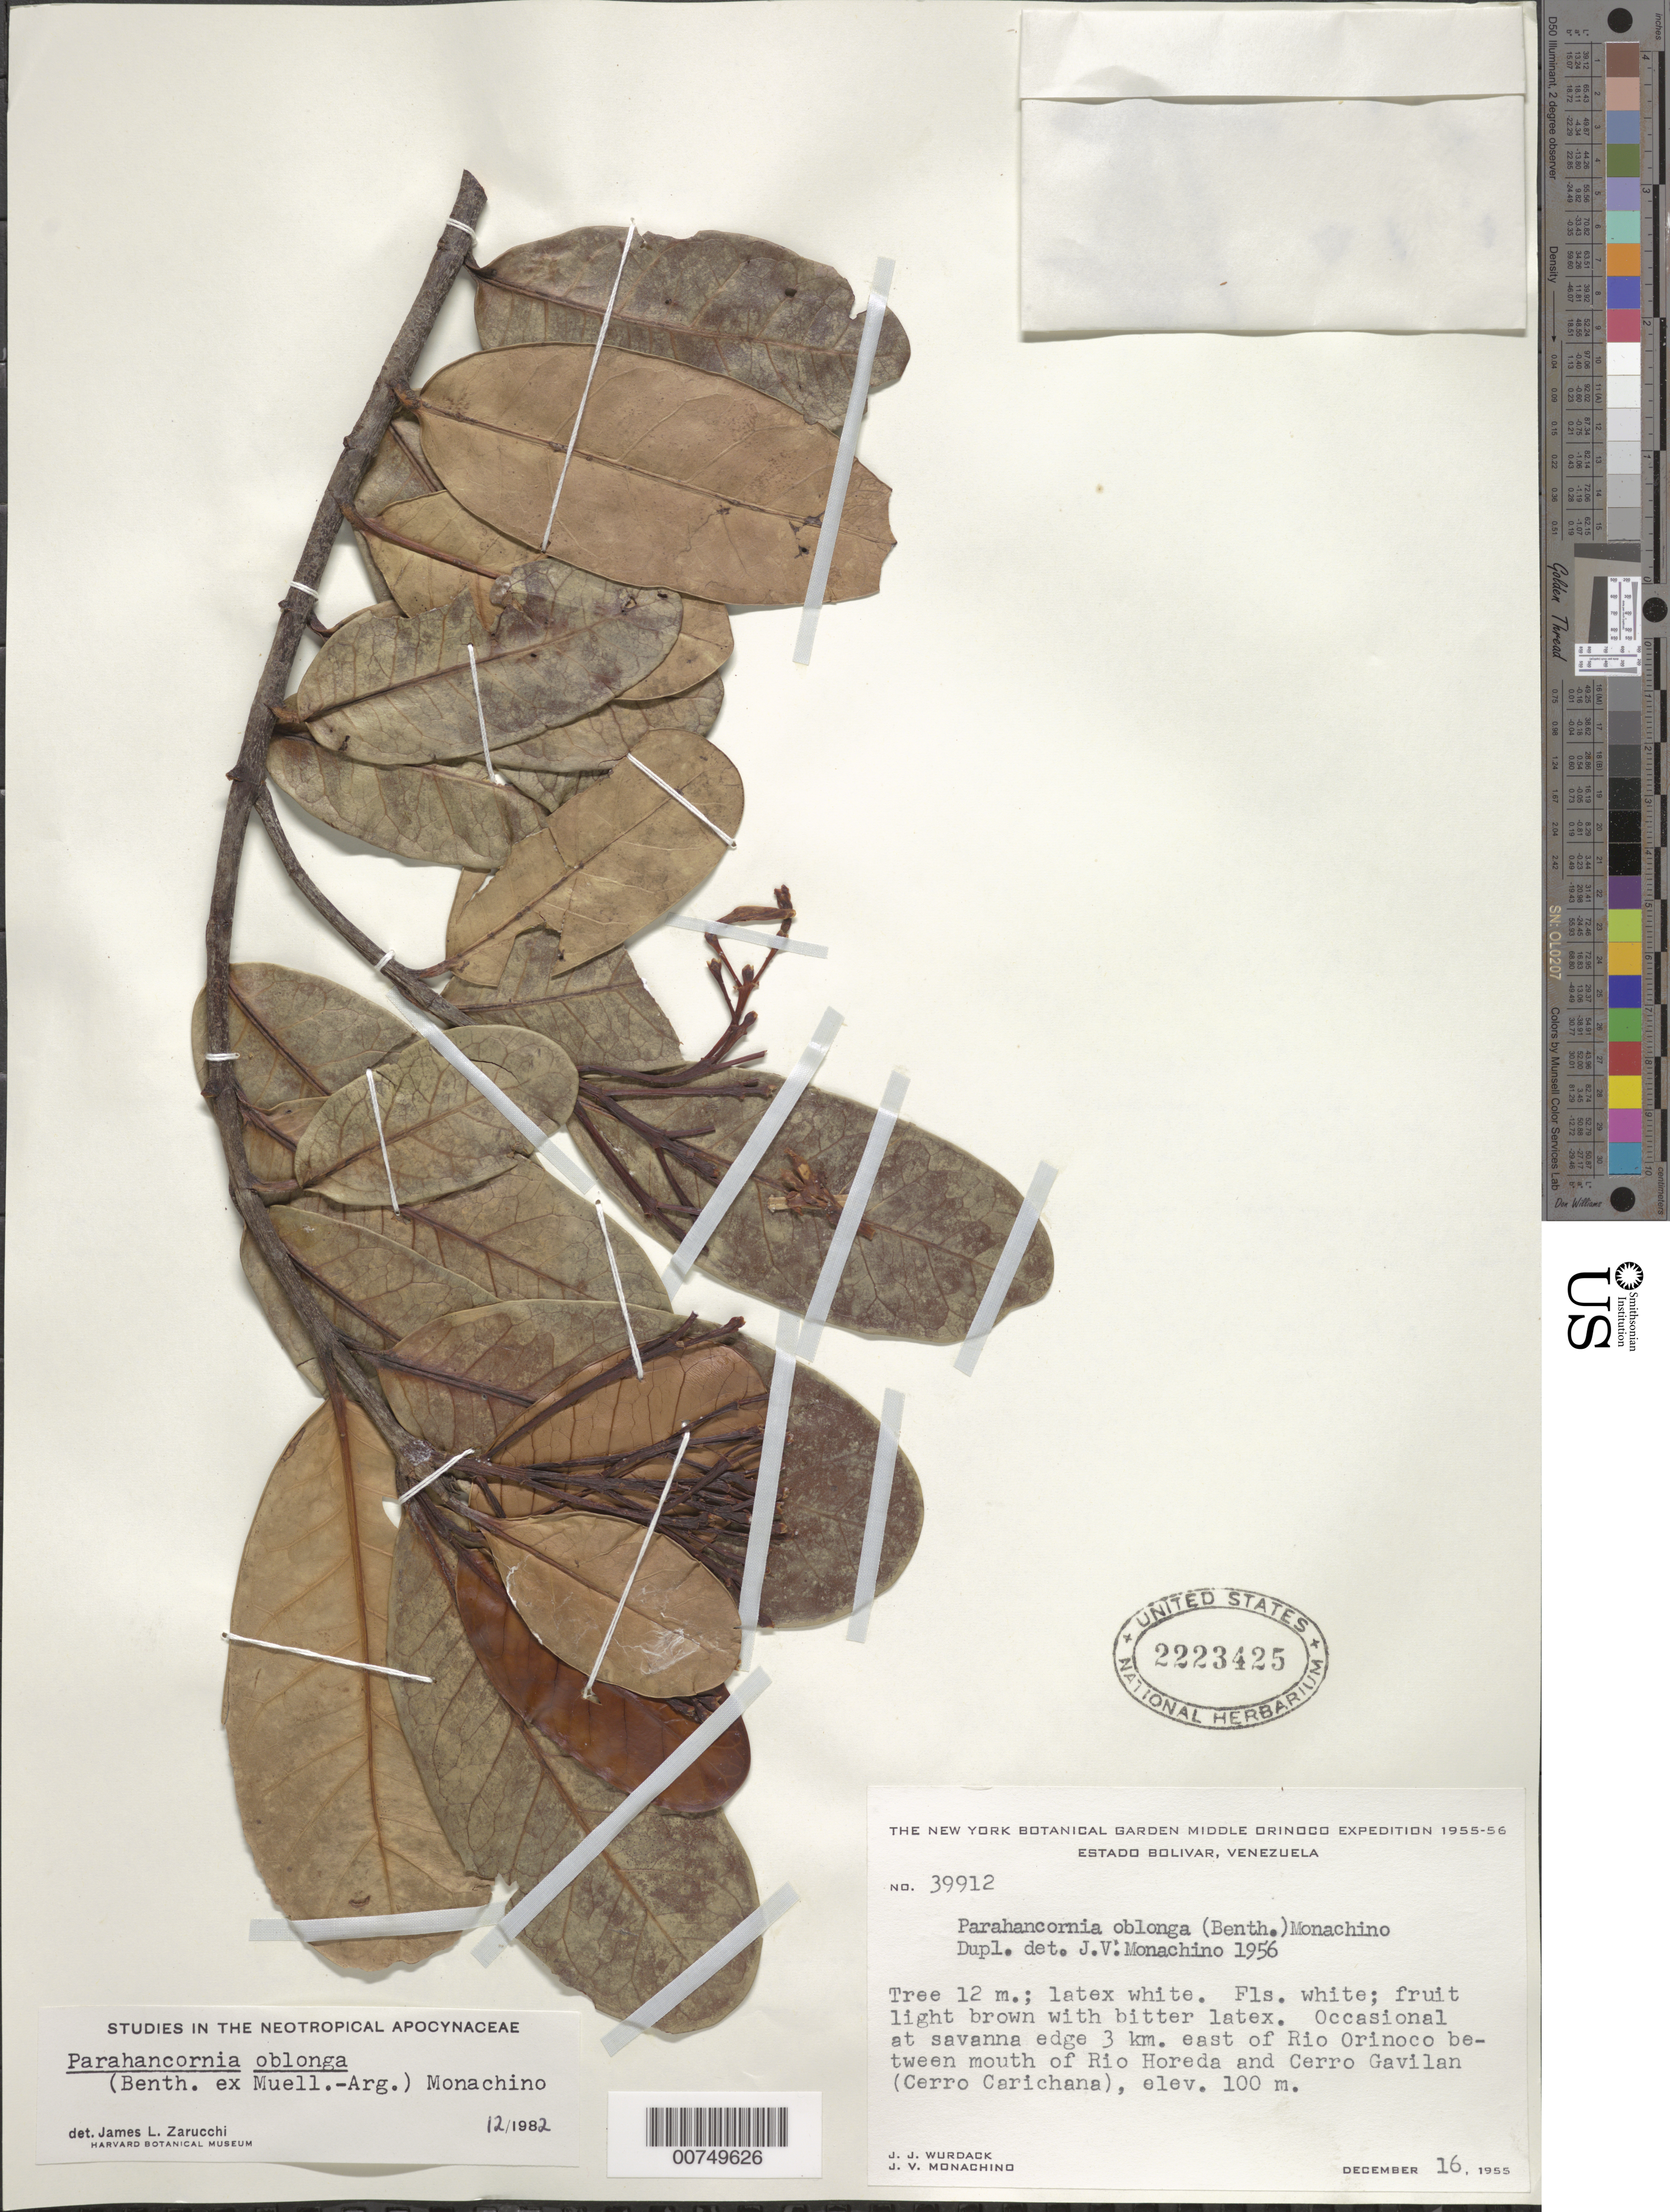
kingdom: Plantae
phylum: Tracheophyta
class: Magnoliopsida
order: Gentianales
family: Apocynaceae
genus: Parahancornia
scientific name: Parahancornia oblonga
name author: (Benth. ex Müll. Arg.) Monach.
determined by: Zarucchi, J. L.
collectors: J. J. Wurdack & J. V. Monachino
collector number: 39912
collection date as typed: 16-Dec-55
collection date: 1955-12-16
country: Venezuela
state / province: Bolívar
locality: Río Orinoco, 1-3 km E of, between mouth of Río Horeda & Cerro Gavilan (Cerro Carichana)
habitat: Savanna edge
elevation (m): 100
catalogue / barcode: US 2223425